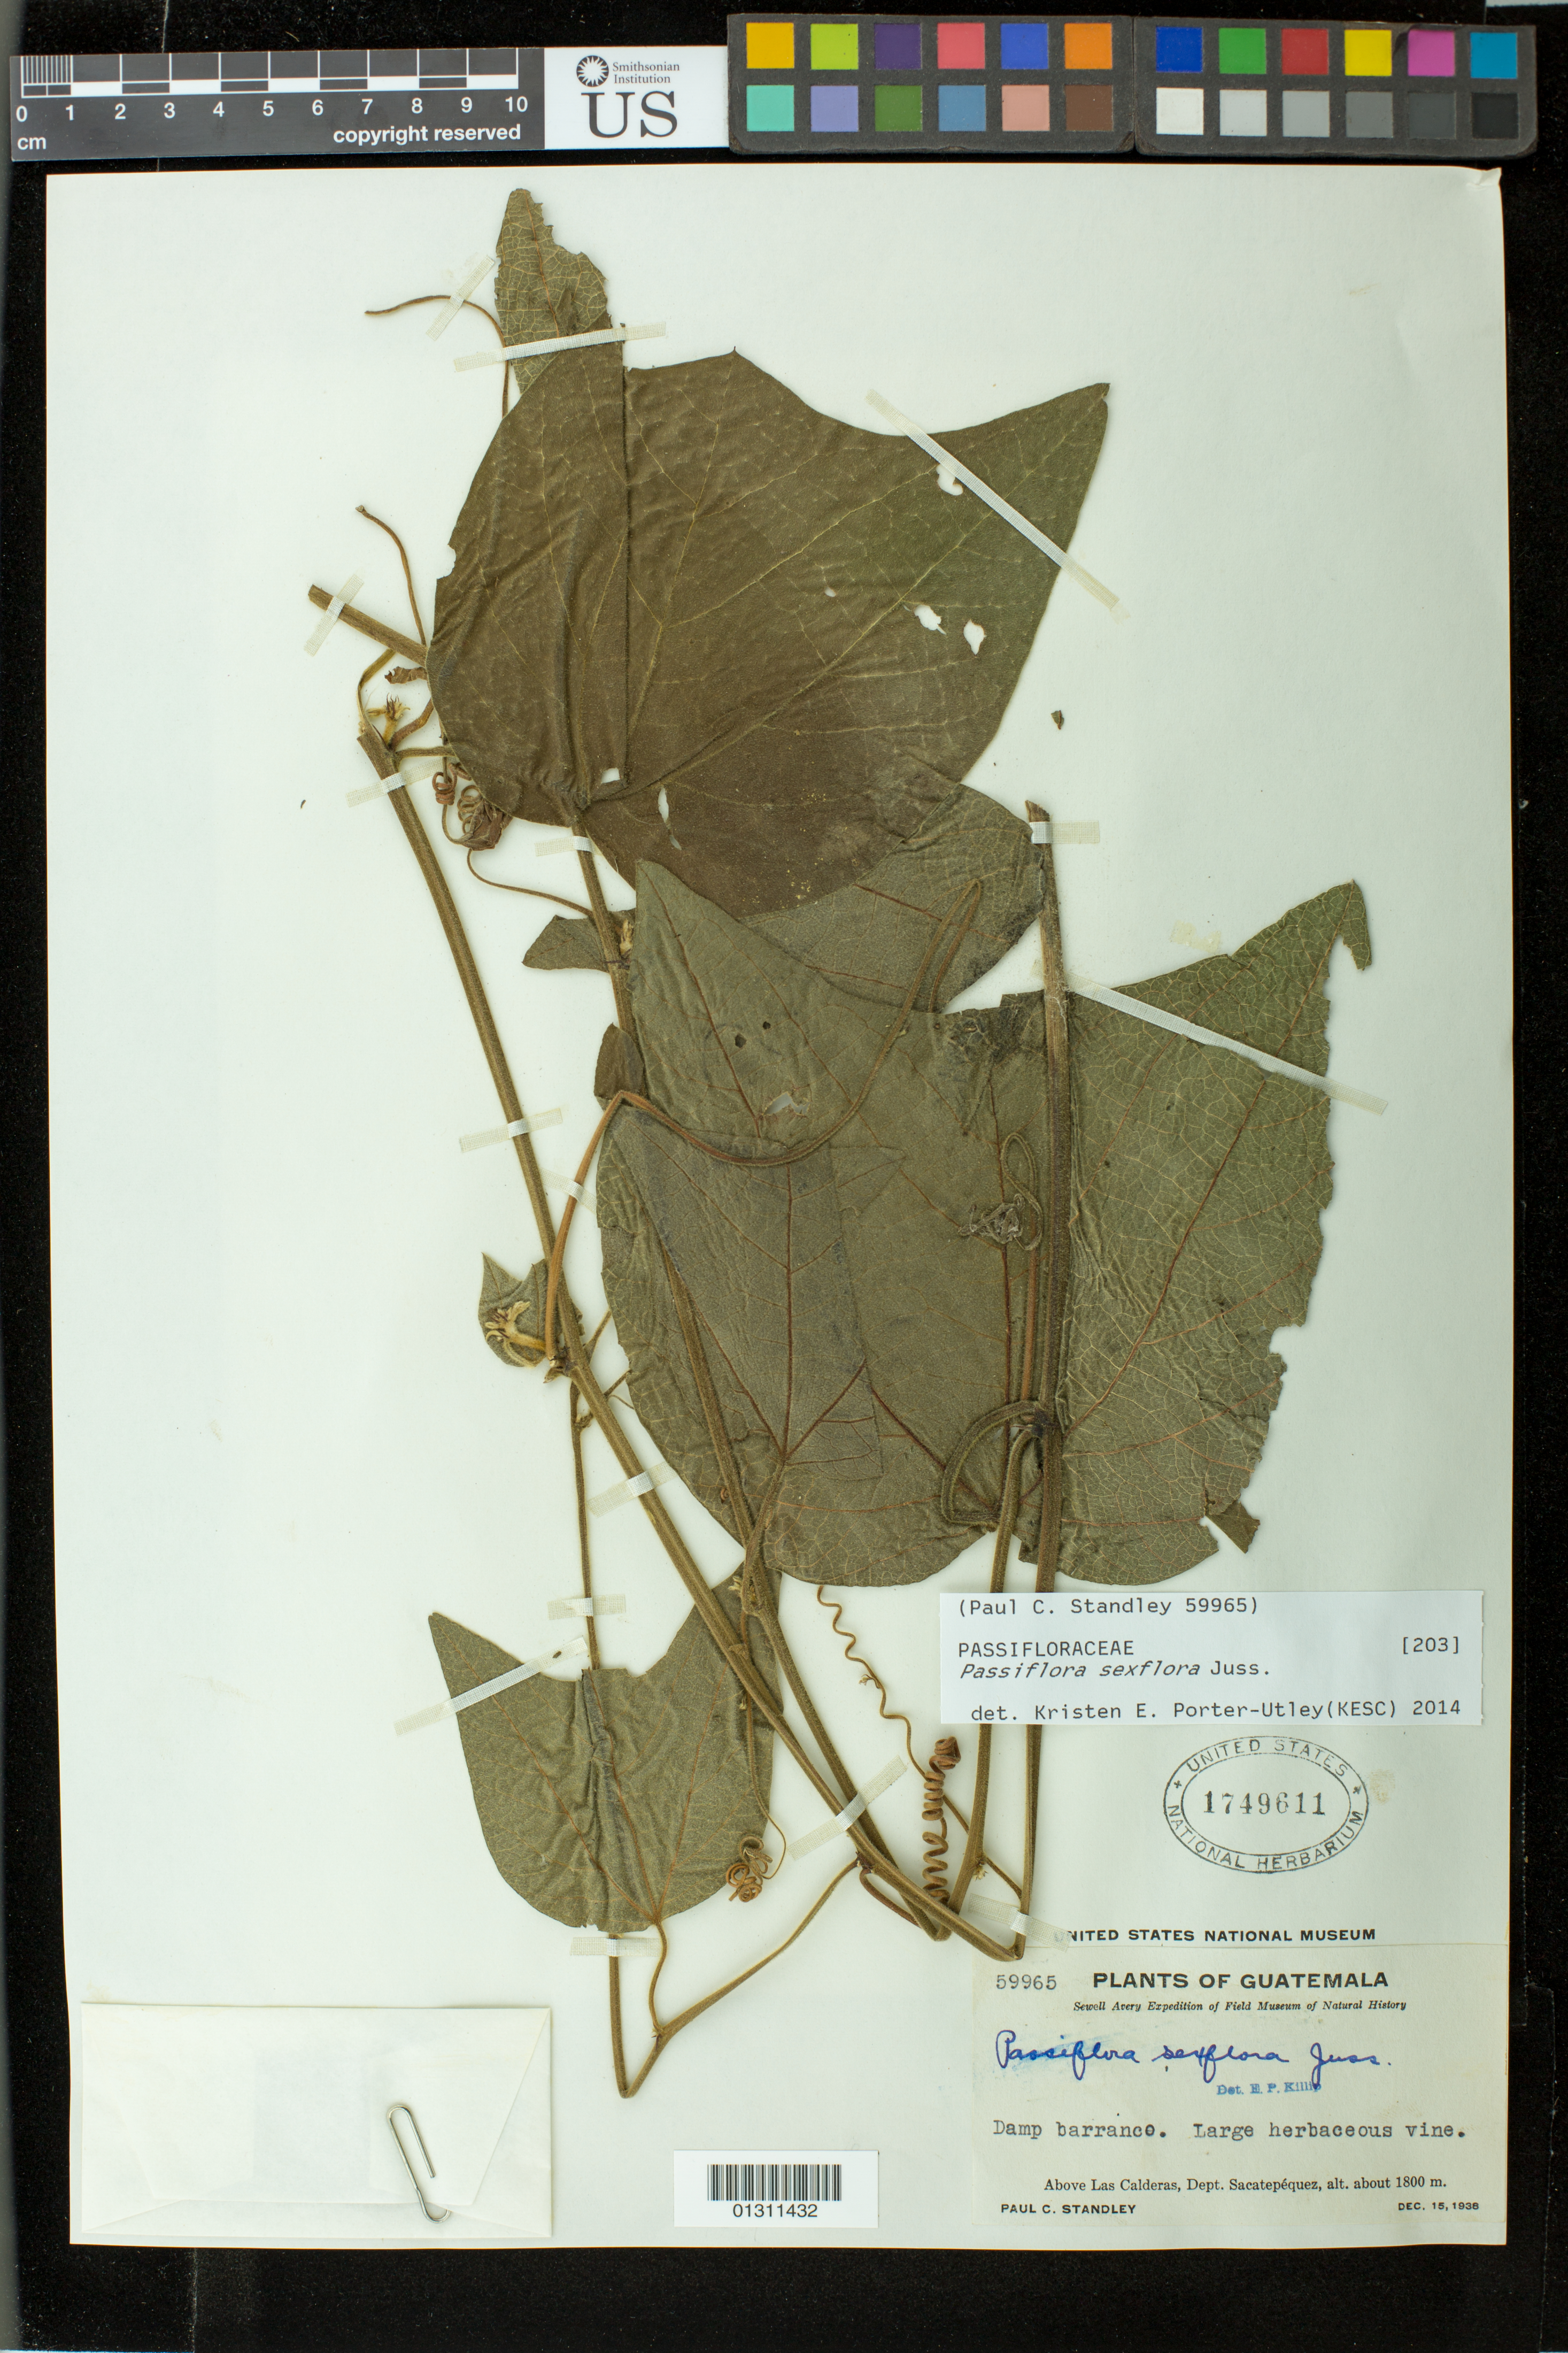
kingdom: Plantae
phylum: Tracheophyta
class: Magnoliopsida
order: Malpighiales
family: Passifloraceae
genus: Passiflora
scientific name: Passiflora sexflora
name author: Juss.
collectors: P. C. Standley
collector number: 59965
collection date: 1938-12-15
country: Guatemala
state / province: Sacatepéquez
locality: Above Las Calderas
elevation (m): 1800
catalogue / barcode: US 1749611